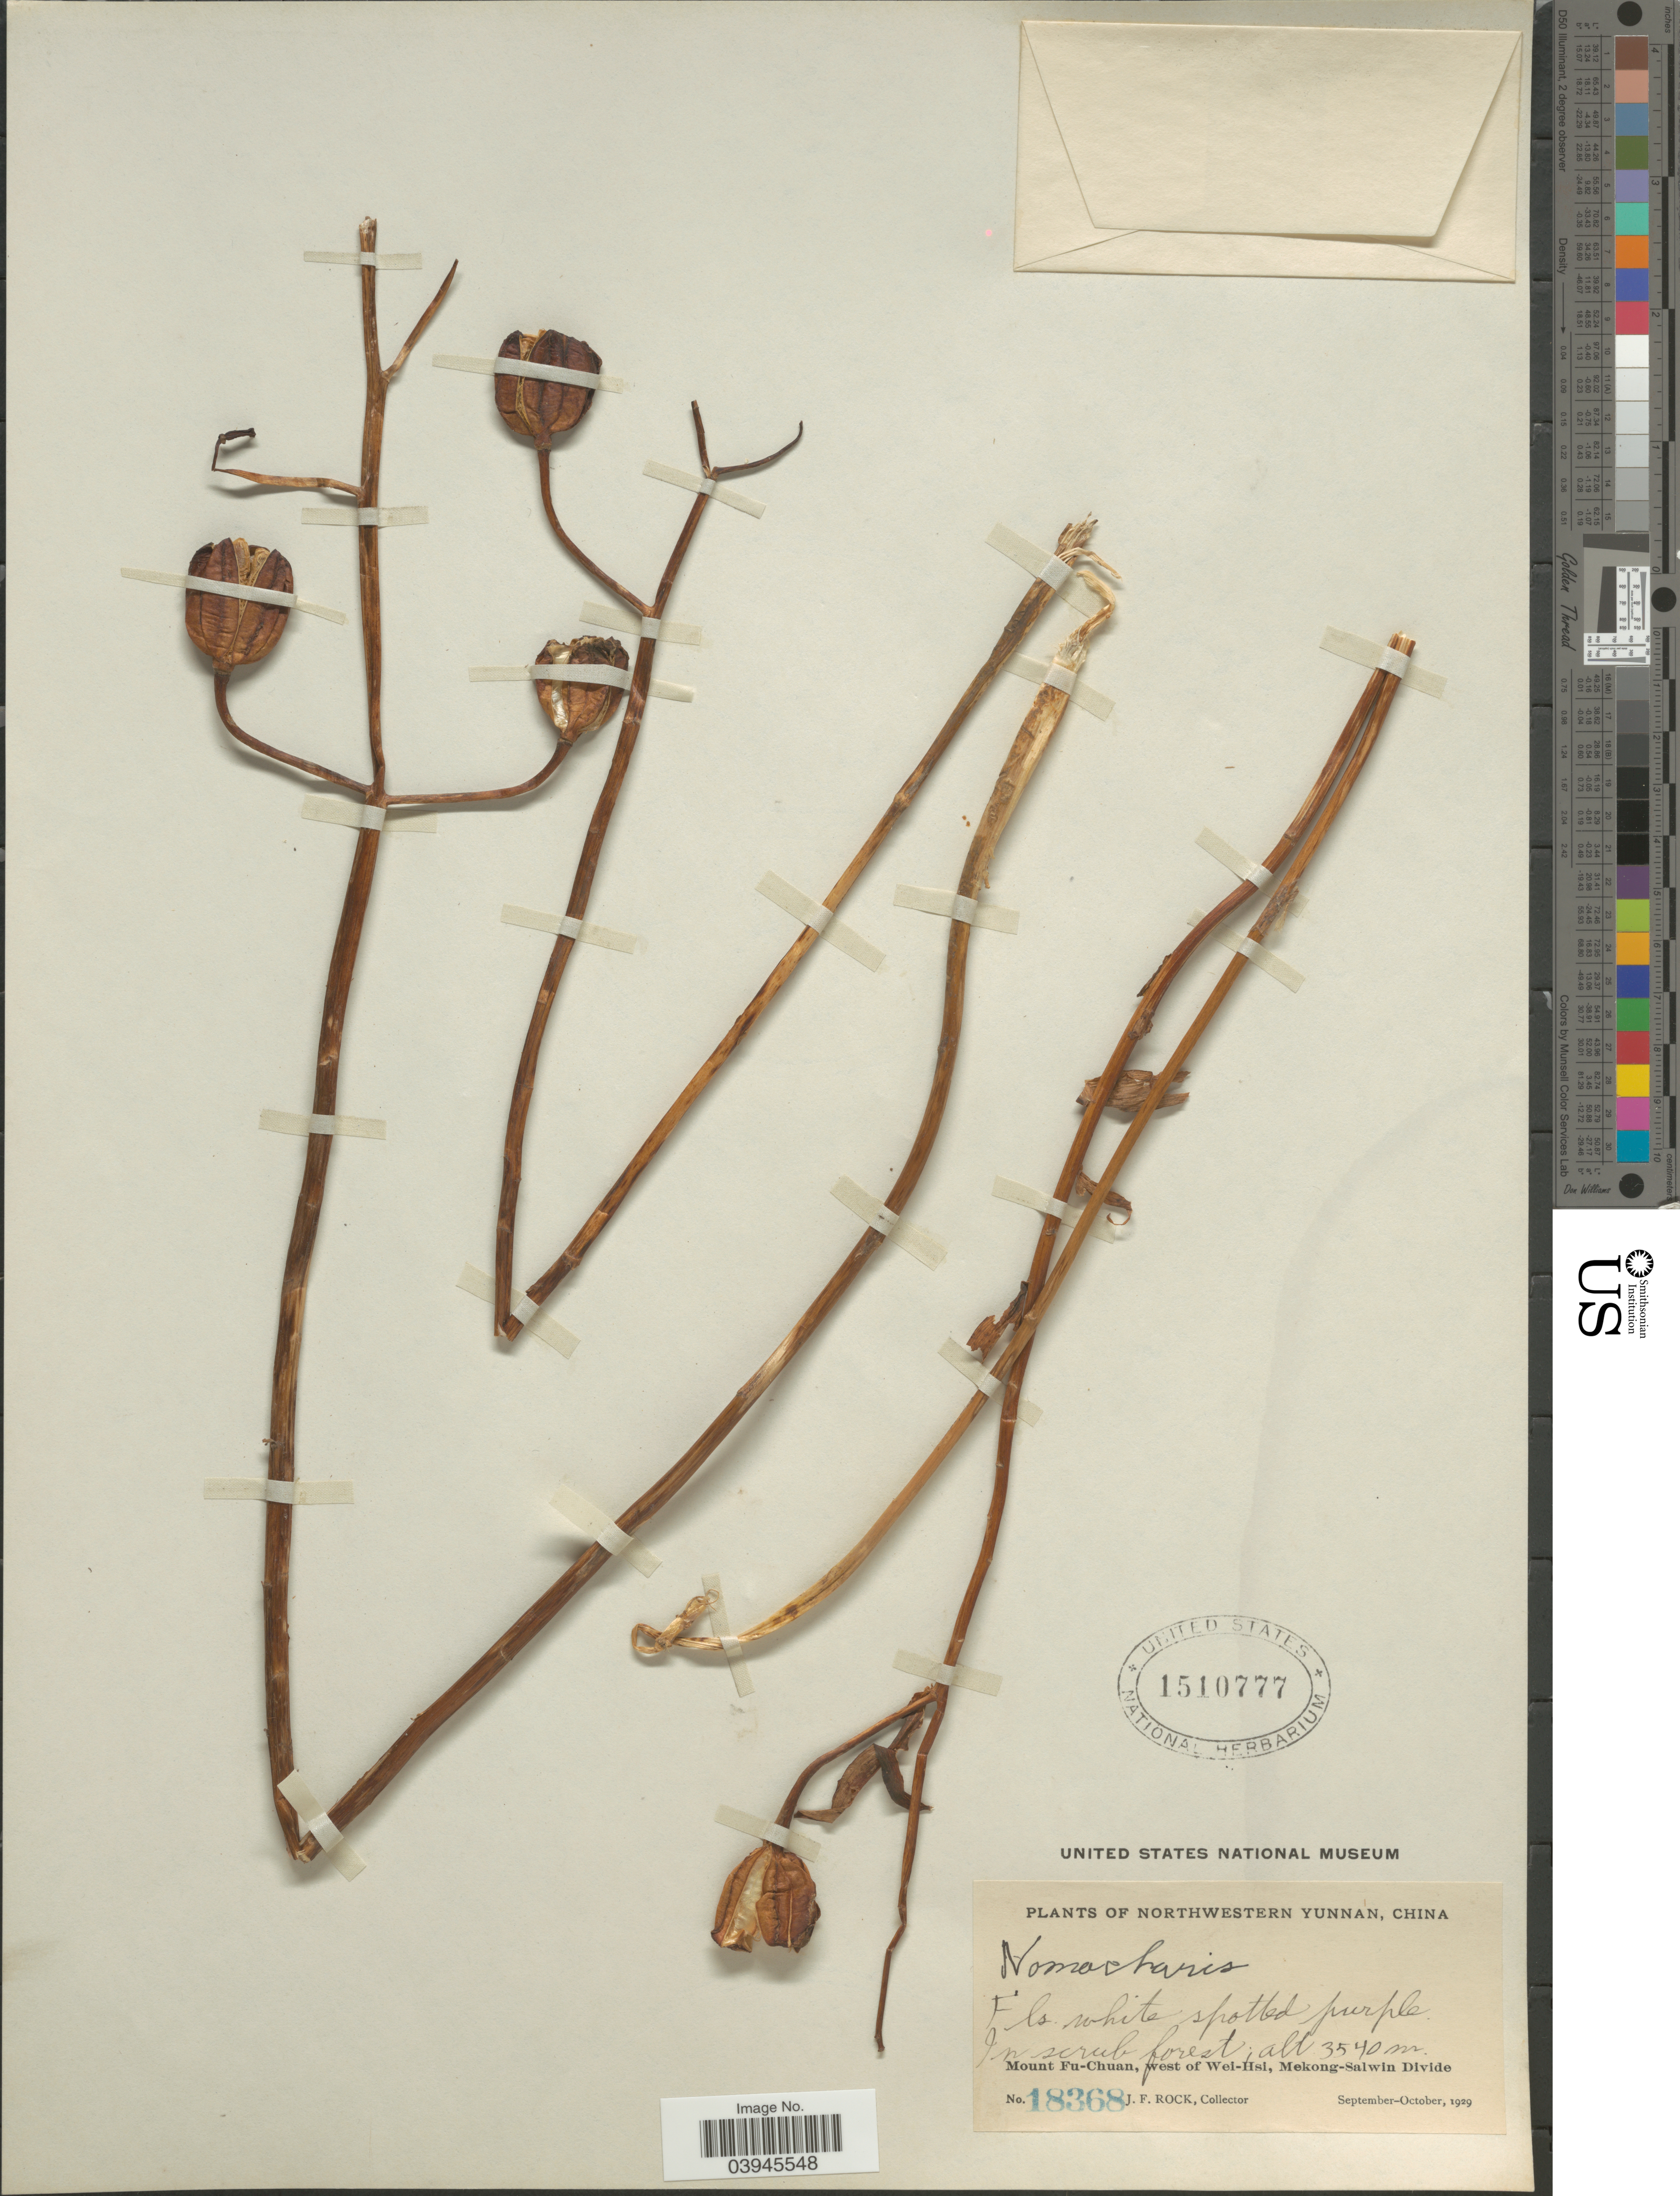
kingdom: Plantae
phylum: Tracheophyta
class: Liliopsida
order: Liliales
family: Liliaceae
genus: Lilium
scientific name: Lilium sp.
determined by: Strong, Mark T., (BOT), Smithsonian Institution - National Museum of Natural History (UNITED STATES)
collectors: J. Rock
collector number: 18368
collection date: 1929-09/1929-10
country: China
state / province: Yunnan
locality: Northwestern Yunnan. In scrub forest; Mount Fu-Chuan, west of Wei-Hsi, Mekong-Salwin Divide.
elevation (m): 3540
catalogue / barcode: US 1510777